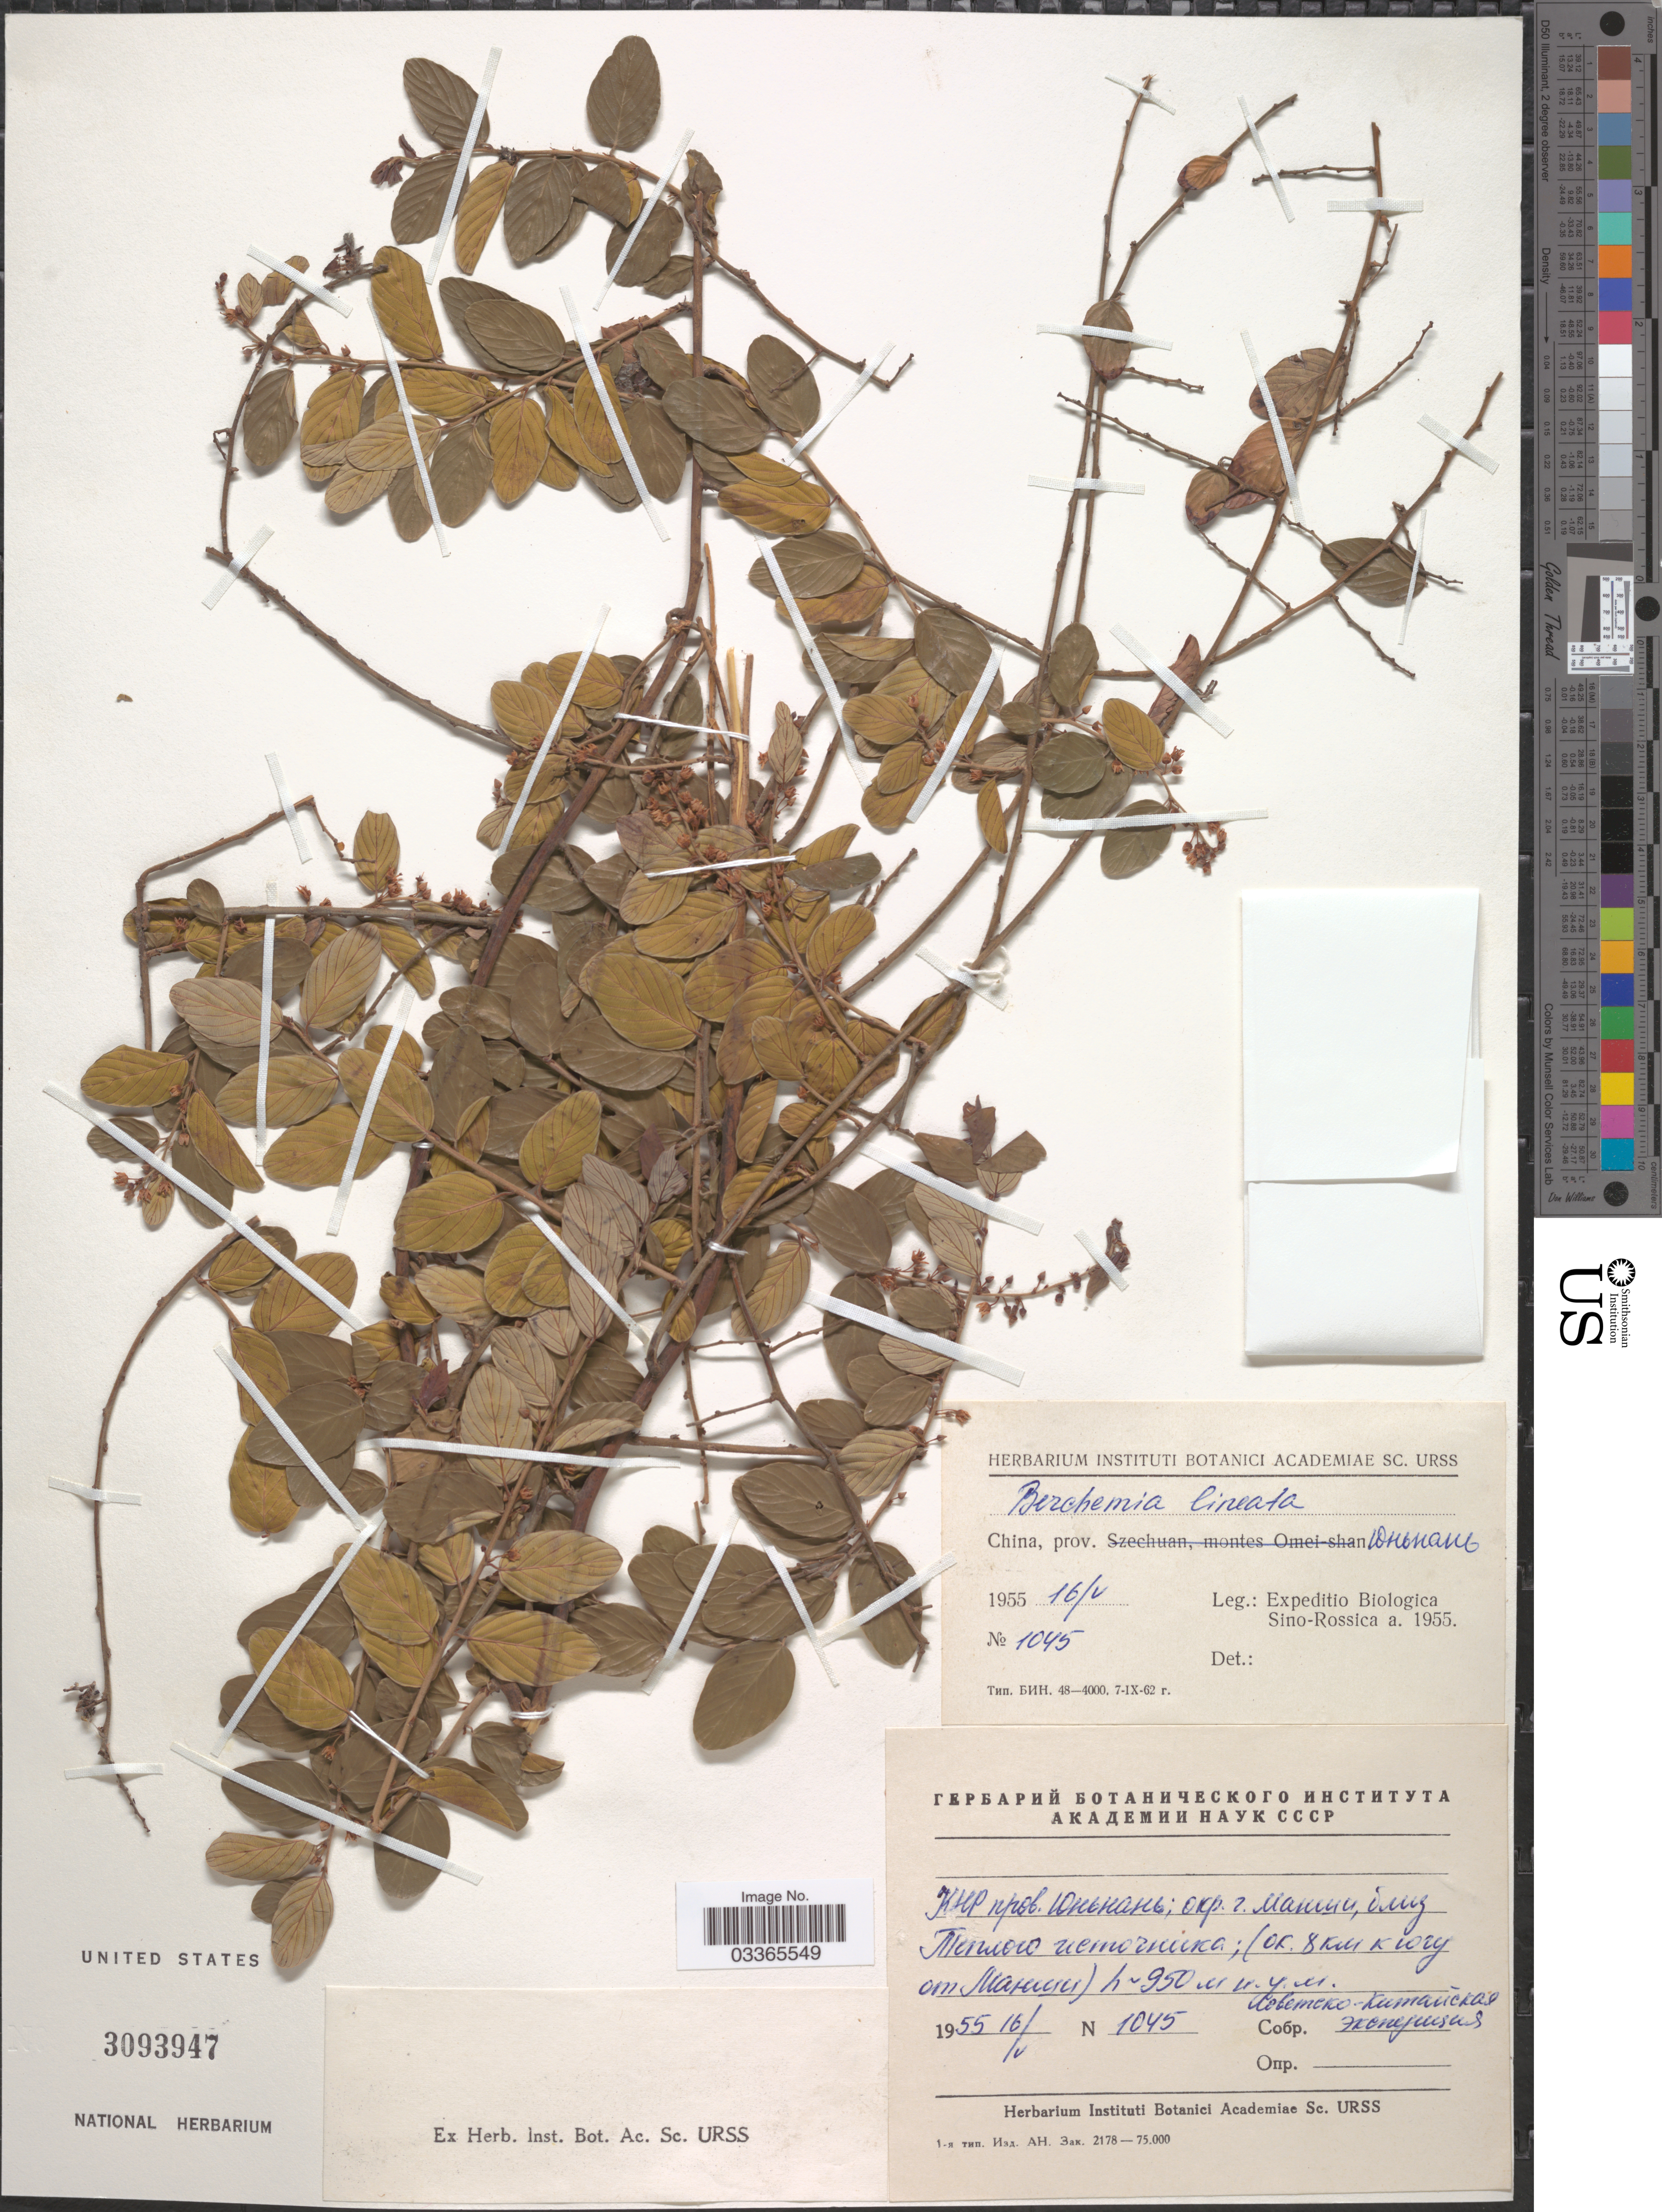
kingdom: Plantae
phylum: Tracheophyta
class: Magnoliopsida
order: Rosales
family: Rhamnaceae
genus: Berchemia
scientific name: Berchemia lineata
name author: (L.) DC.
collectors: Expeditio Biologica Sino-Rossica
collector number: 1045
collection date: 1955-05-16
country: China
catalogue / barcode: US 3093947